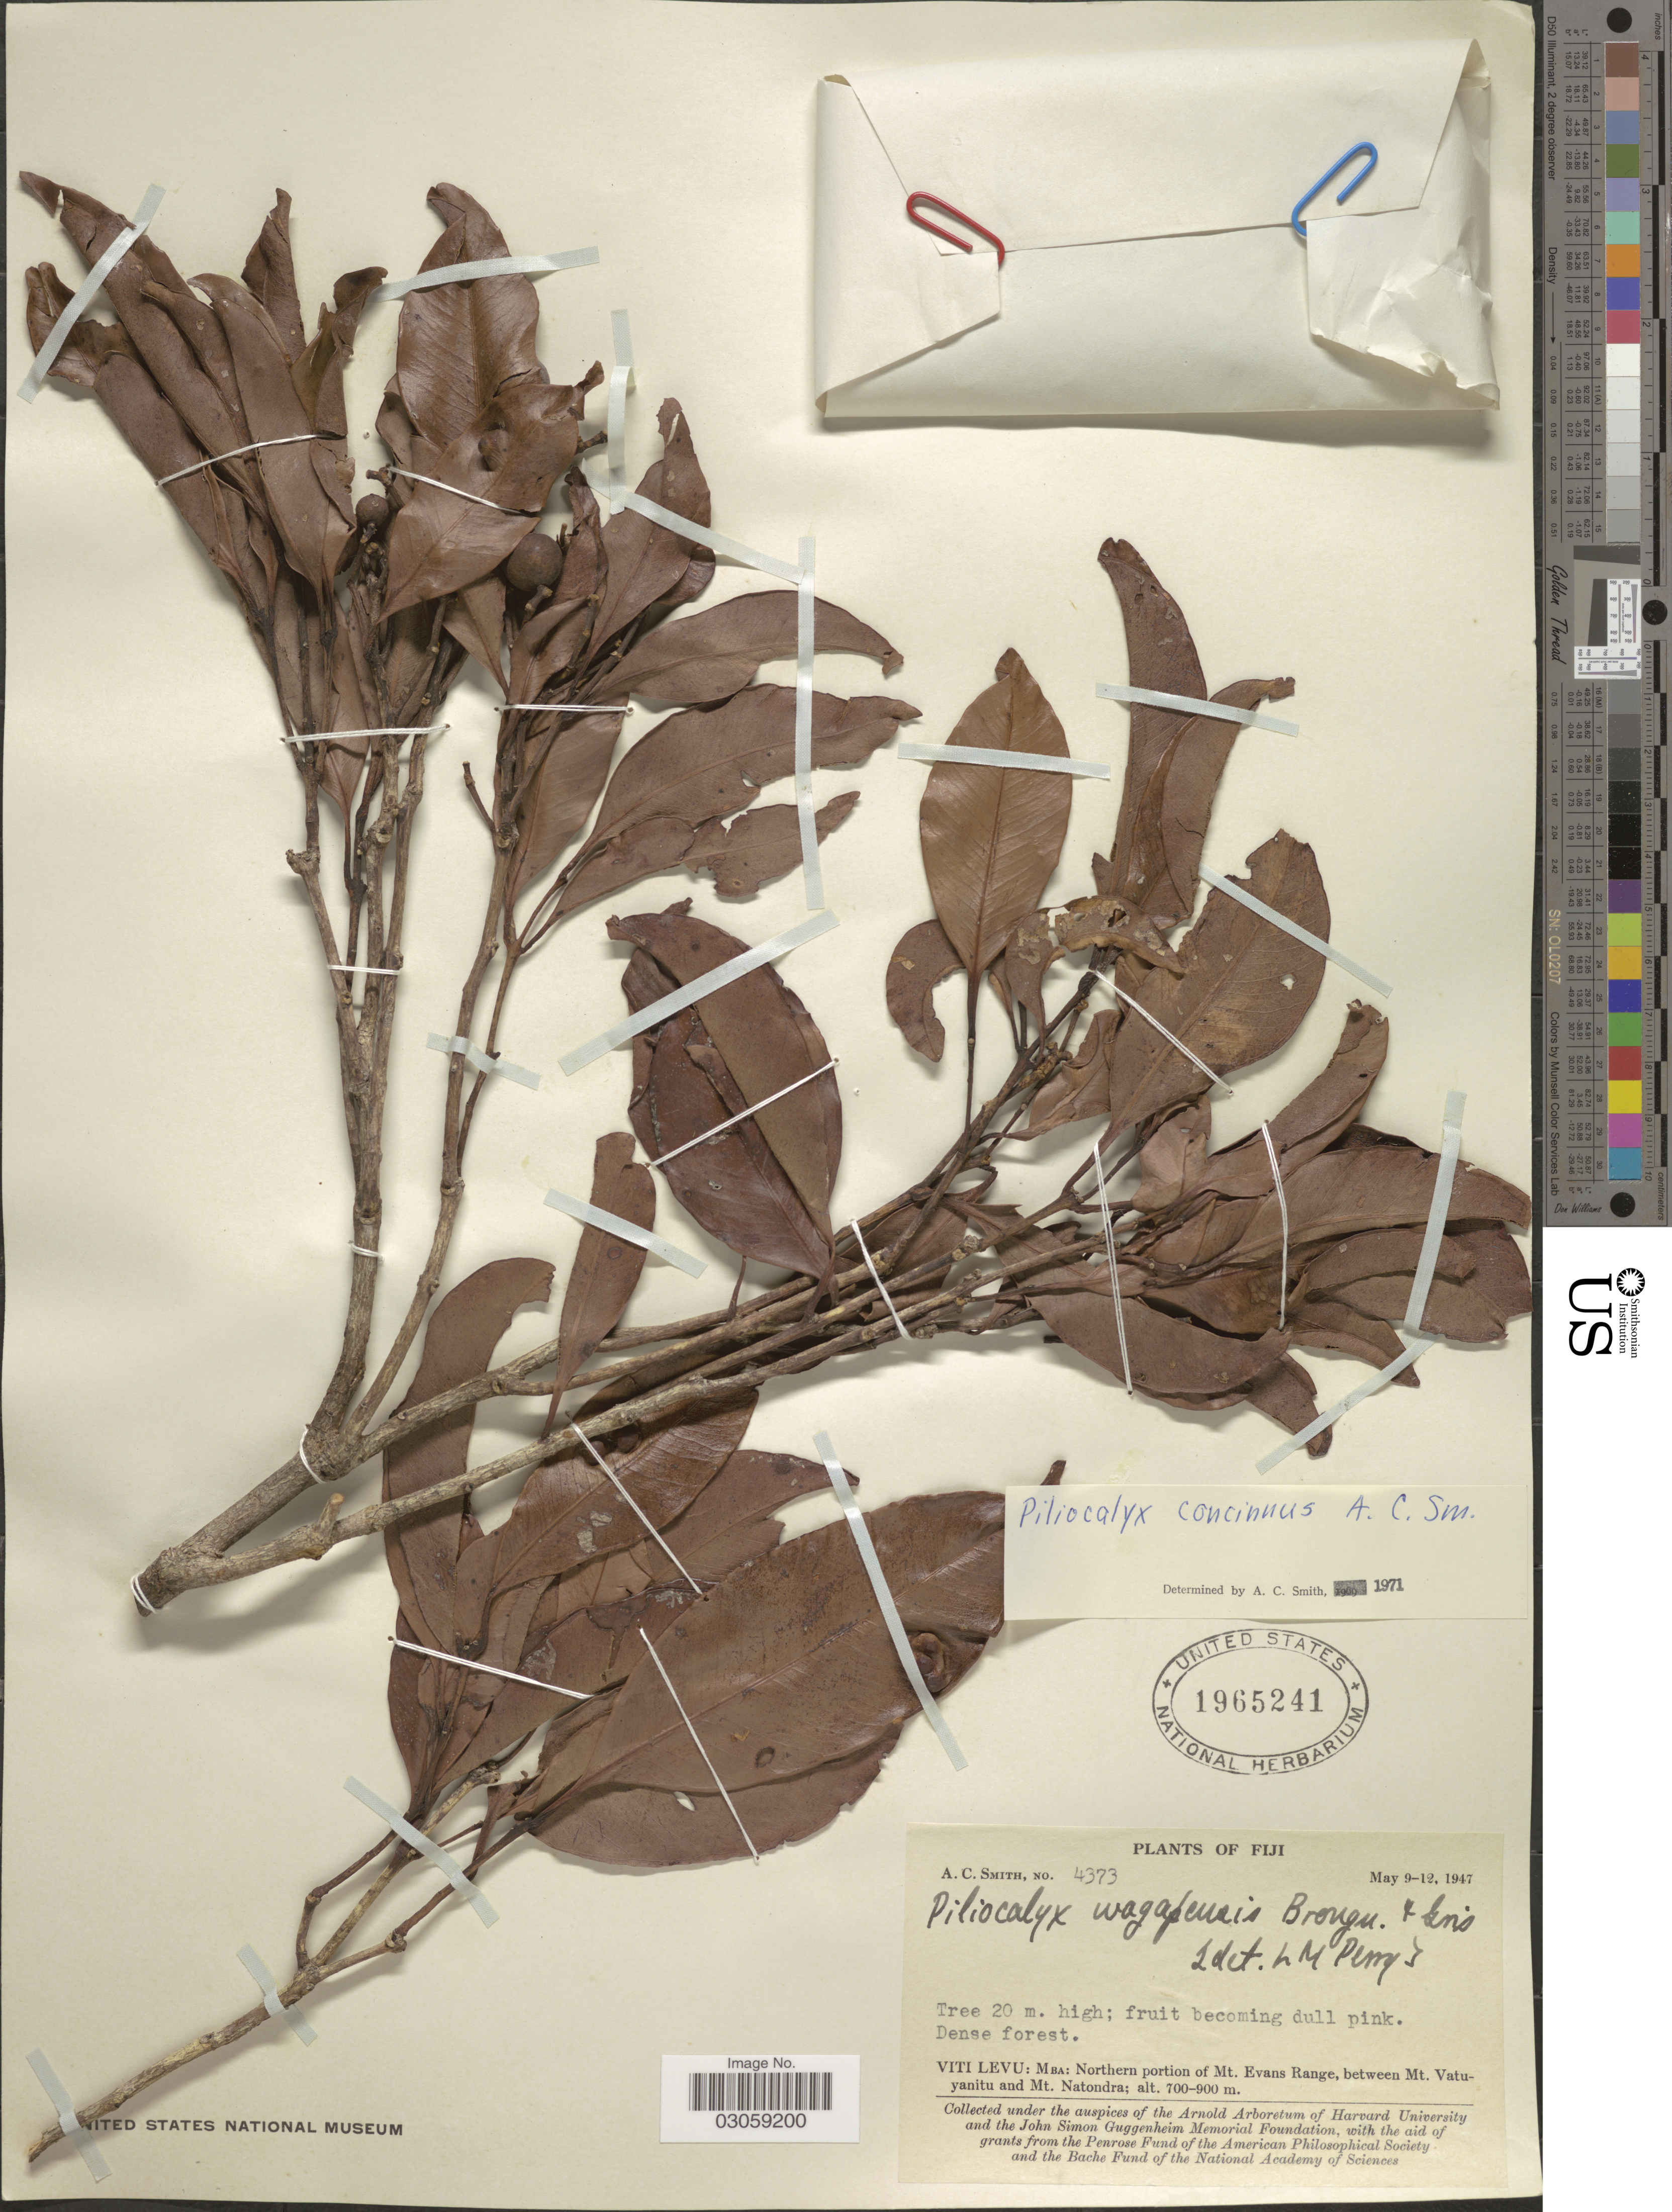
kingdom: Plantae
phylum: Tracheophyta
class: Magnoliopsida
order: Myrtales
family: Myrtaceae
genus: Syzygium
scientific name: Syzygium concinnum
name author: (A.C. Sm.) Craven & Biffin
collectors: A. C. Smith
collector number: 4373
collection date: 1947-05-09/1947-05-12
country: Fiji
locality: Viti Levu: Mba: Northern portion of Mt. Evans Range, between Mt. Vatuyanitu and Mt. Natondra.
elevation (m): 700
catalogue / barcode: US 1965241